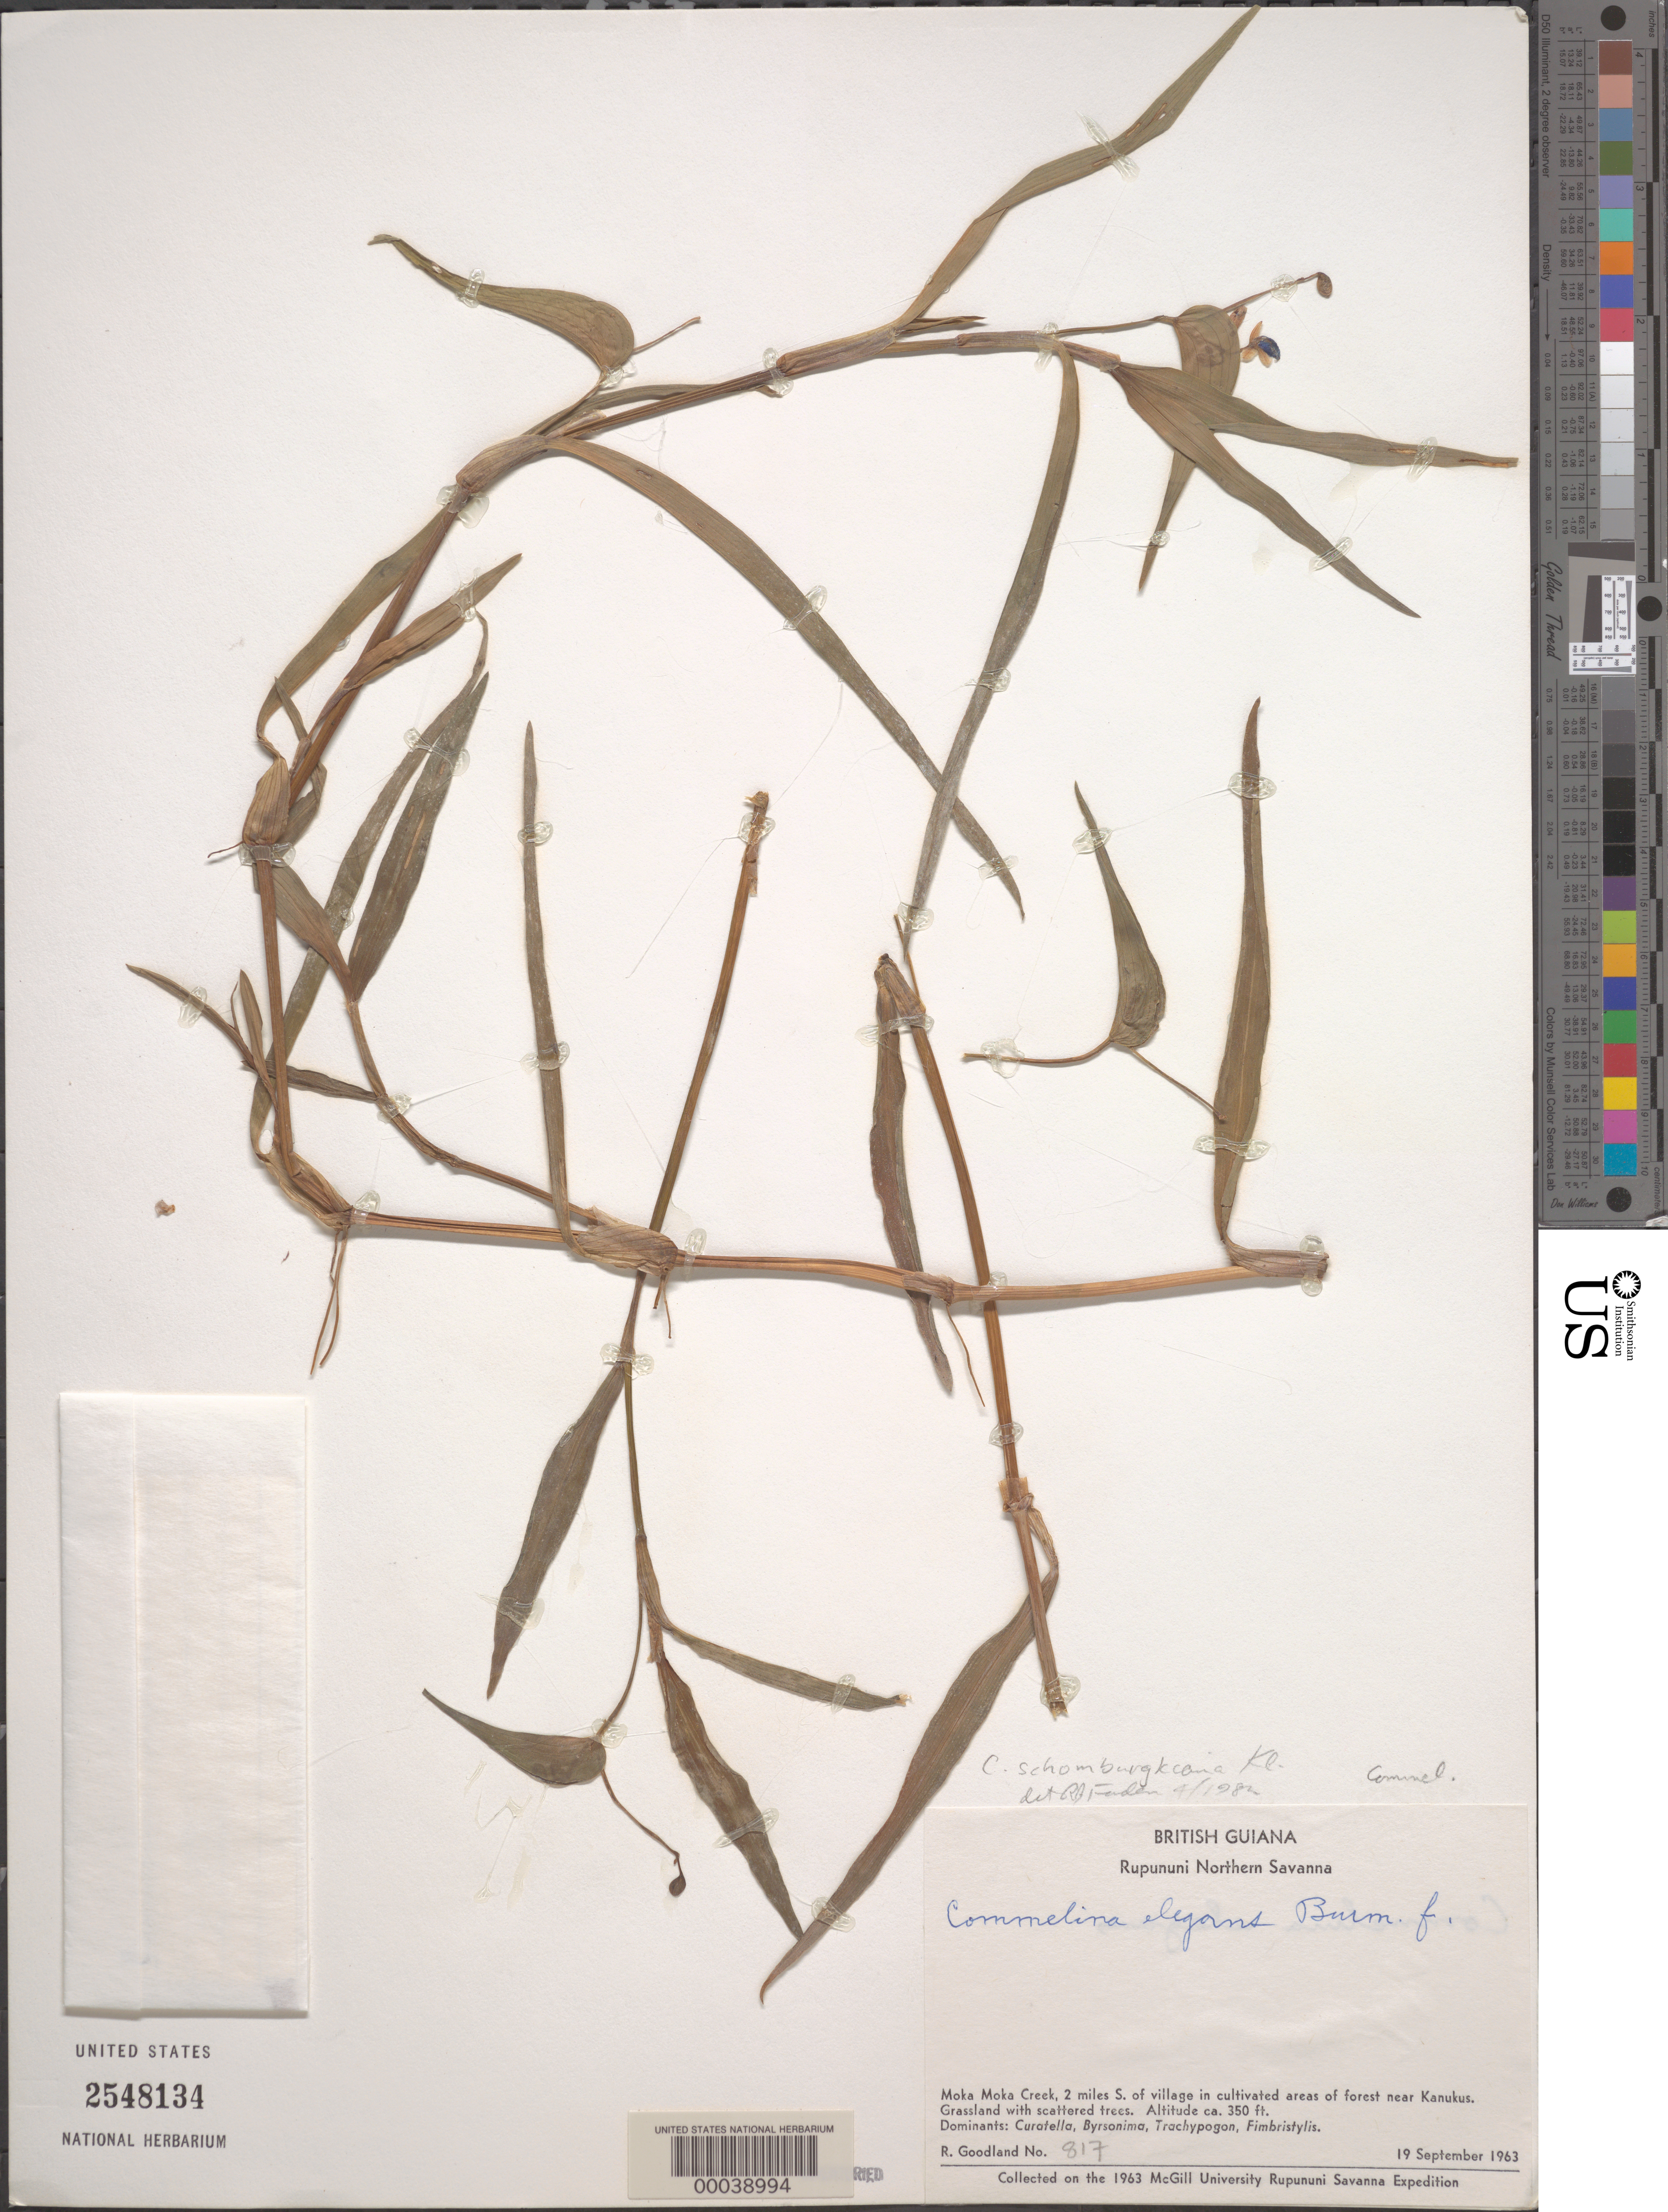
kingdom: Plantae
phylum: Tracheophyta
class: Liliopsida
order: Commelinales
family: Commelinaceae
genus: Commelina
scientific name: Commelina schomburgkiana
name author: Klotzsch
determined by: Faden, Robert B., (US), Smithsonian Institution - National Museum of Natural History (UNITED STATES)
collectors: R. Goodland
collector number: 817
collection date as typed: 19 Sep 1963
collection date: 1963-09-19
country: Guyana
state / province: E. Berbice-Corentyne / Potaro-Siparuni / U. Takutu-U. Essequibo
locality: Moka Moka Creek, near Kanukus, (former) Rupununi Dist.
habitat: Grassland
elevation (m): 107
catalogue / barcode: US 2548134